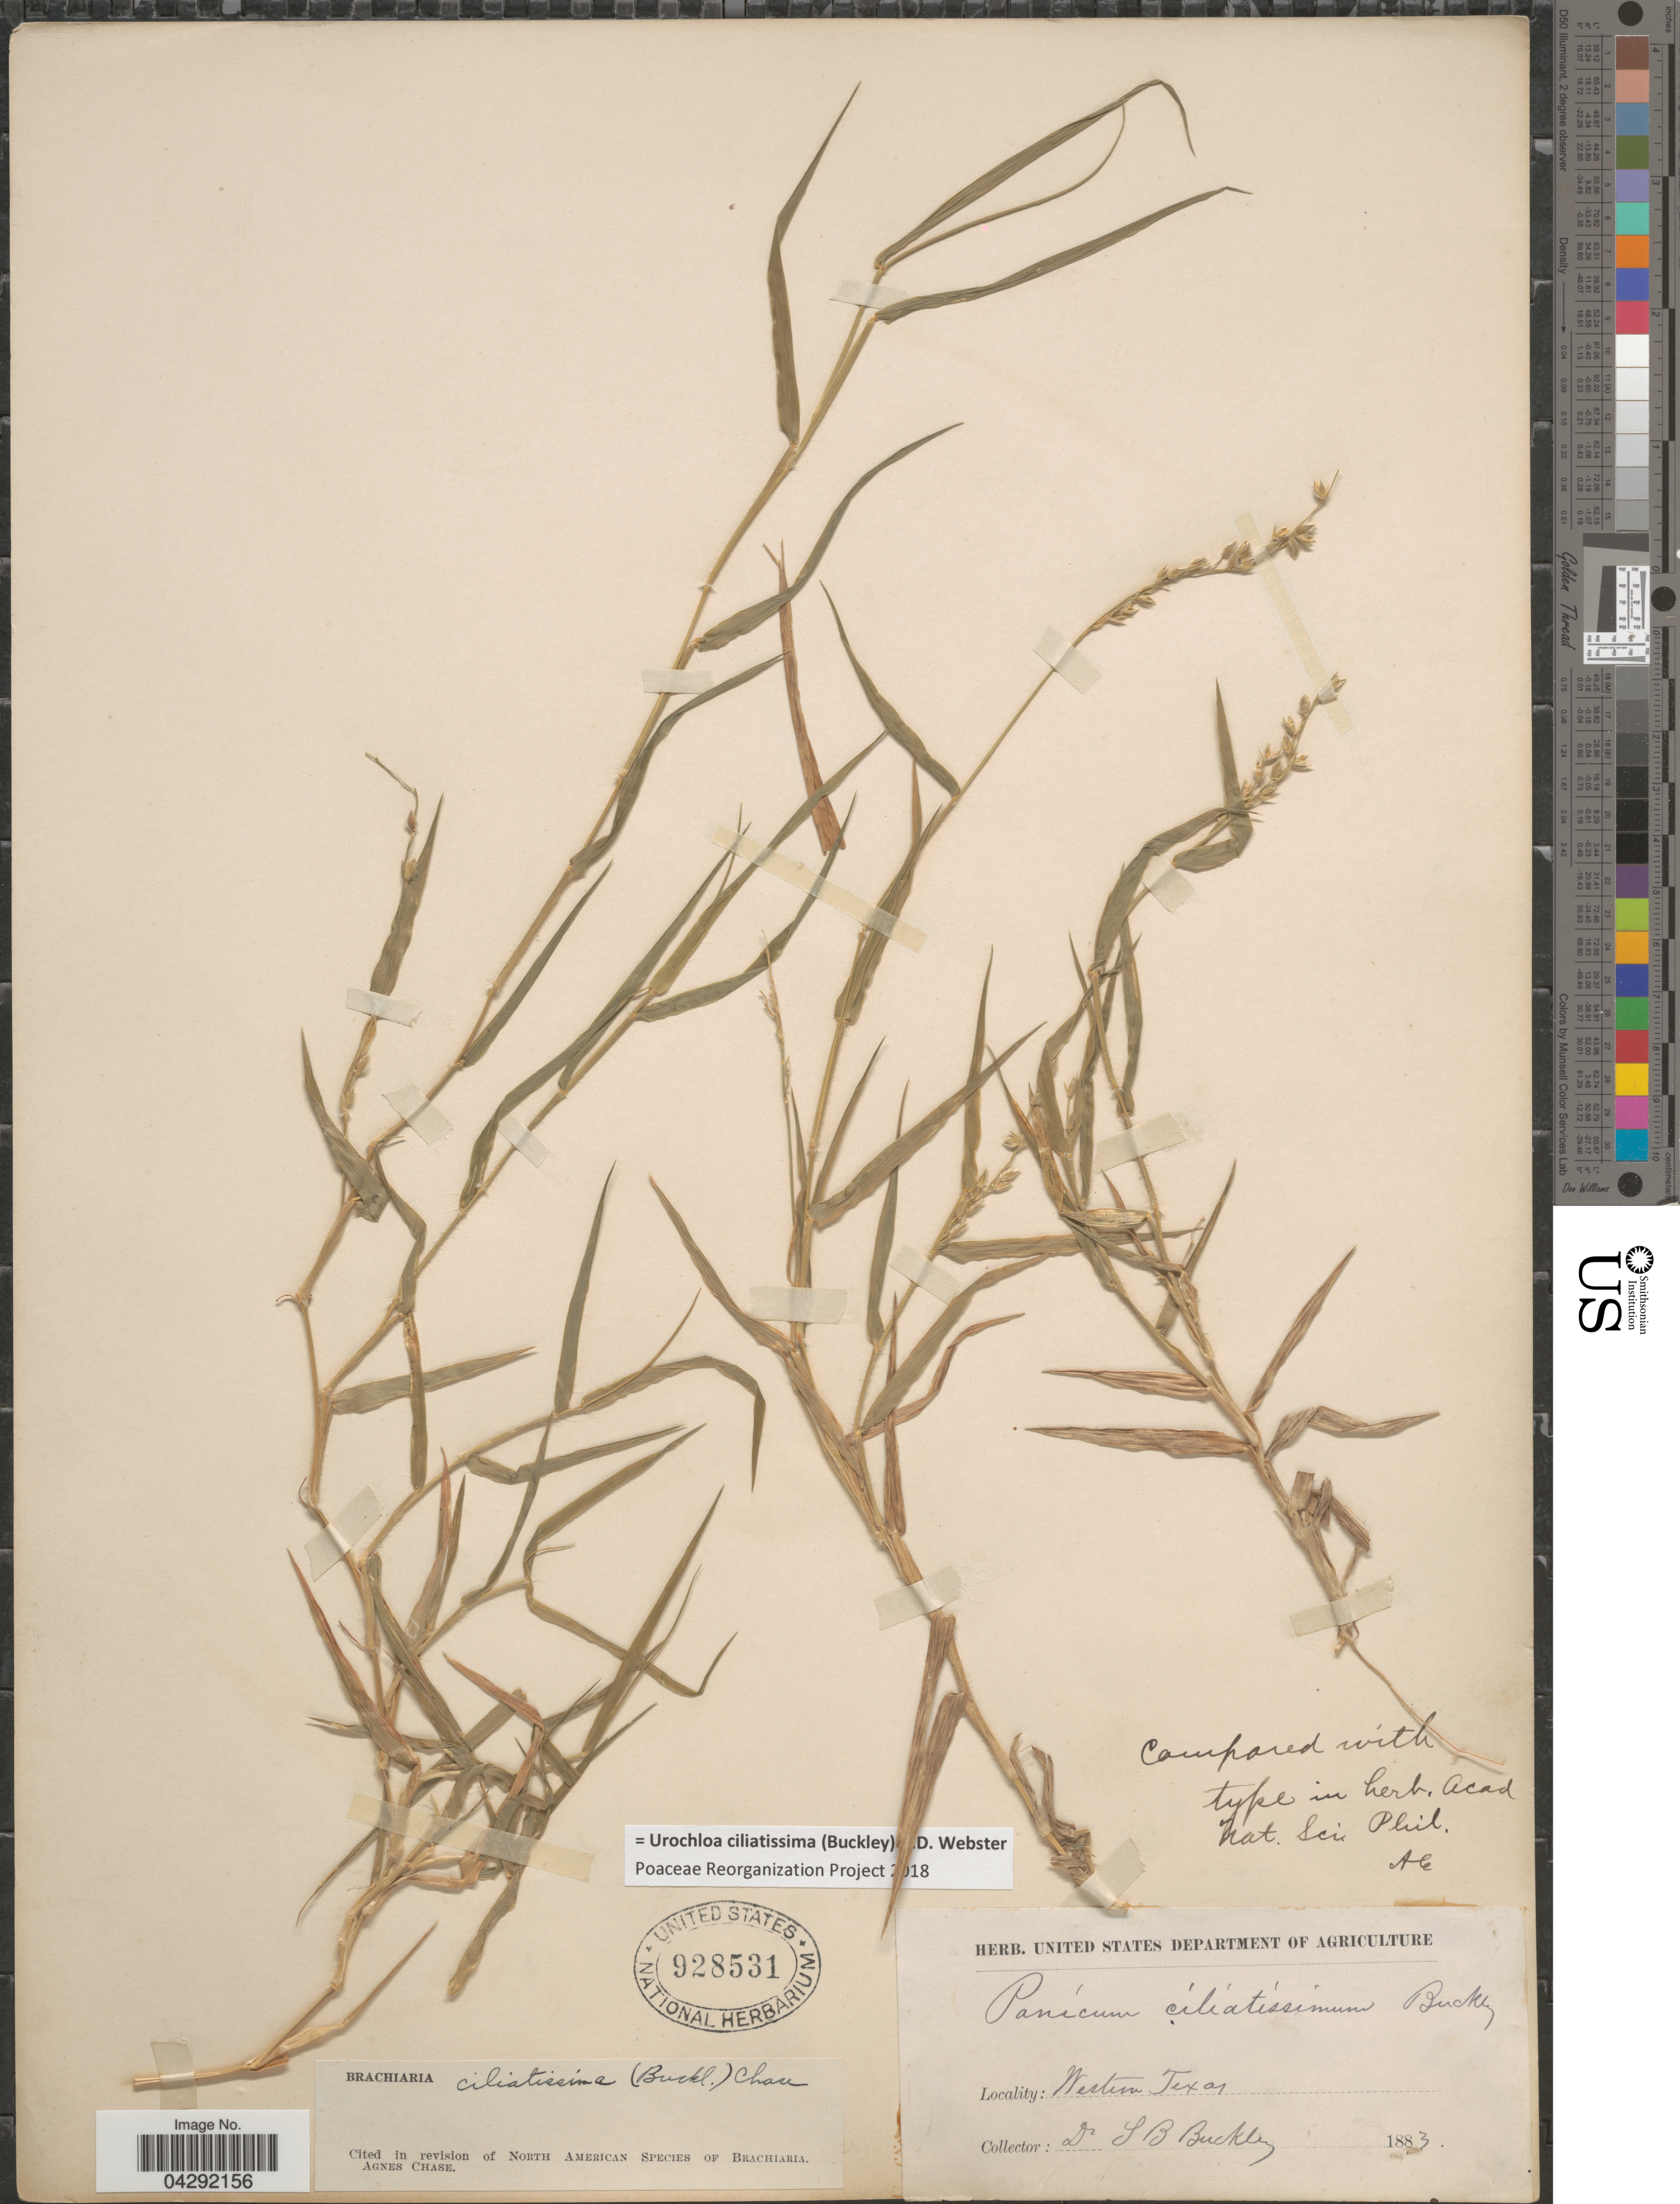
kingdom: Plantae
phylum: Tracheophyta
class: Liliopsida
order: Poales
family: Poaceae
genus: Urochloa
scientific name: Urochloa ciliatissima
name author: (Buckley) R.D. Webster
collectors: S. B. Buckley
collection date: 1883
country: United States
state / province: Texas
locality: Western Texas.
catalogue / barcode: US 928531